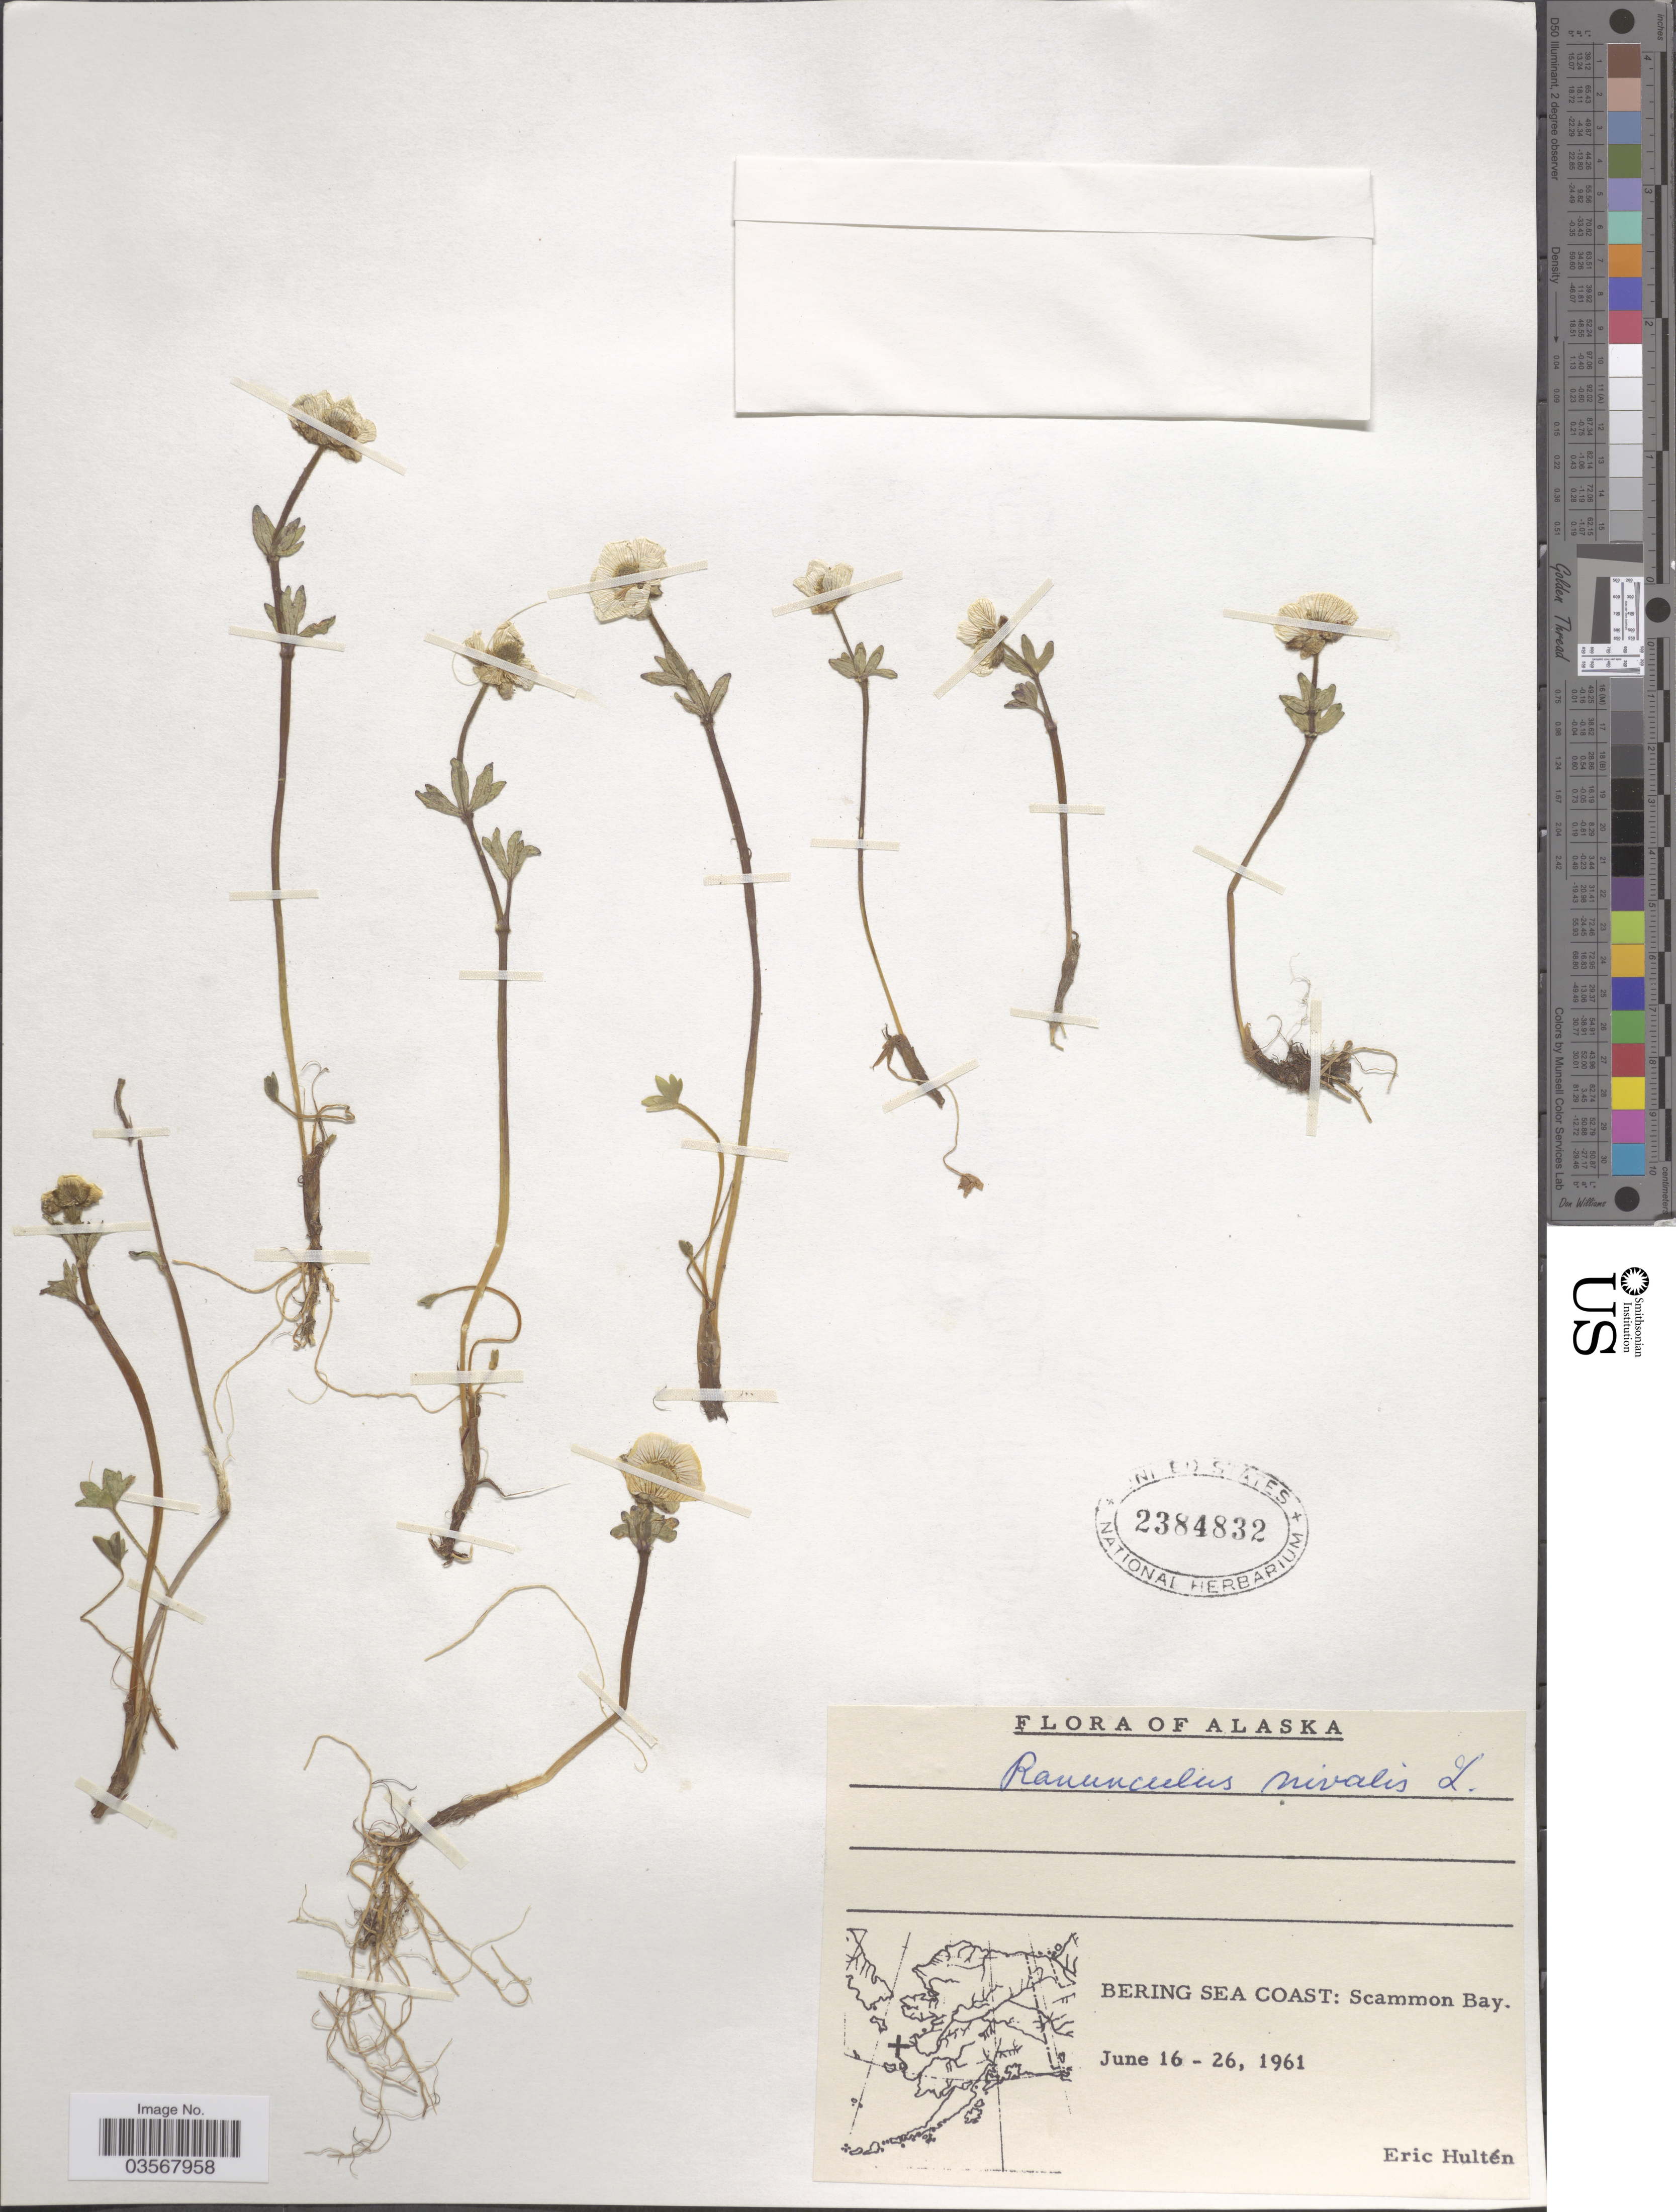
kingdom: Plantae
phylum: Tracheophyta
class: Magnoliopsida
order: Ranunculales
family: Ranunculaceae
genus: Ranunculus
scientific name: Ranunculus nivalis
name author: L.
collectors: E. G. Hultén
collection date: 1961-06-16/1961-06-26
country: United States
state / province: Alaska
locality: Bering Sea Coast: Scammon Bay.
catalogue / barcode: US 2384832